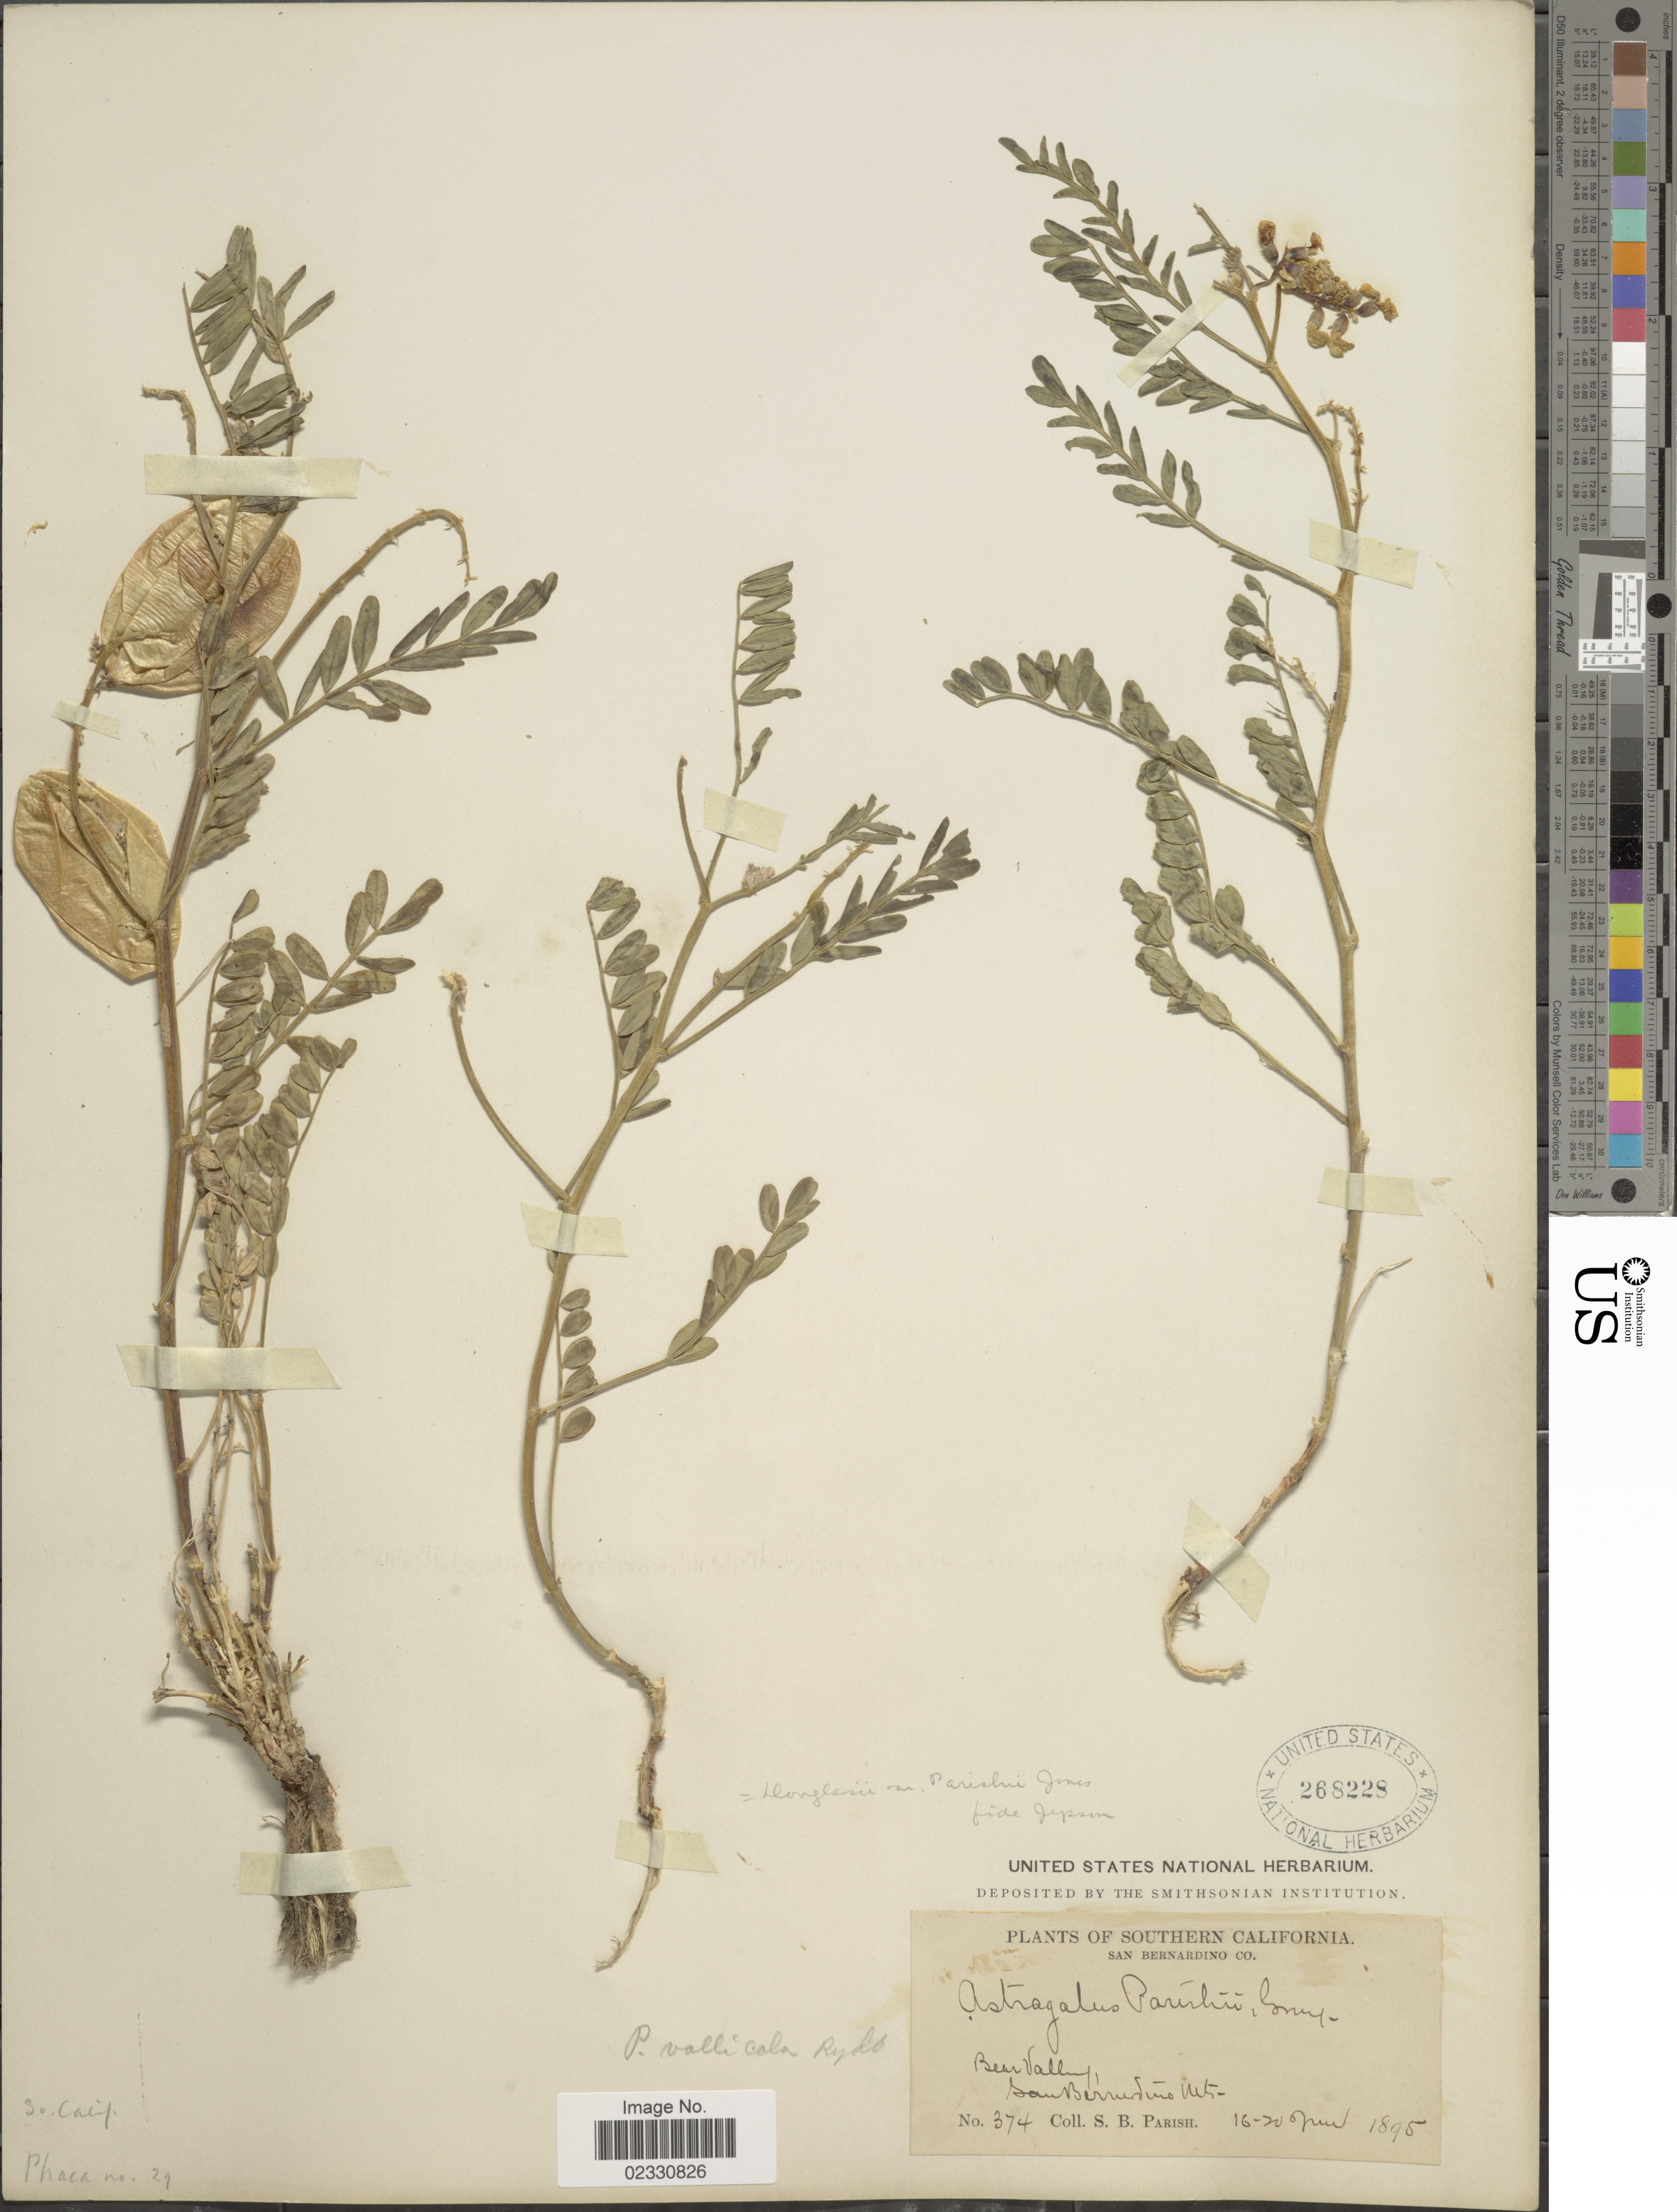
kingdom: Plantae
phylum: Tracheophyta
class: Magnoliopsida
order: Fabales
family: Fabaceae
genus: Astragalus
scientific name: Astragalus douglasii var. parishii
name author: (A. Gray) M.E. Jones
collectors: S. B. Parish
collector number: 374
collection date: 1895-06-16/1895-06-20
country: United States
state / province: California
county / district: San Bernardino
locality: Southern California, San Bernardino Co., Bear Valley, San Bernardino Mts.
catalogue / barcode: US 268228